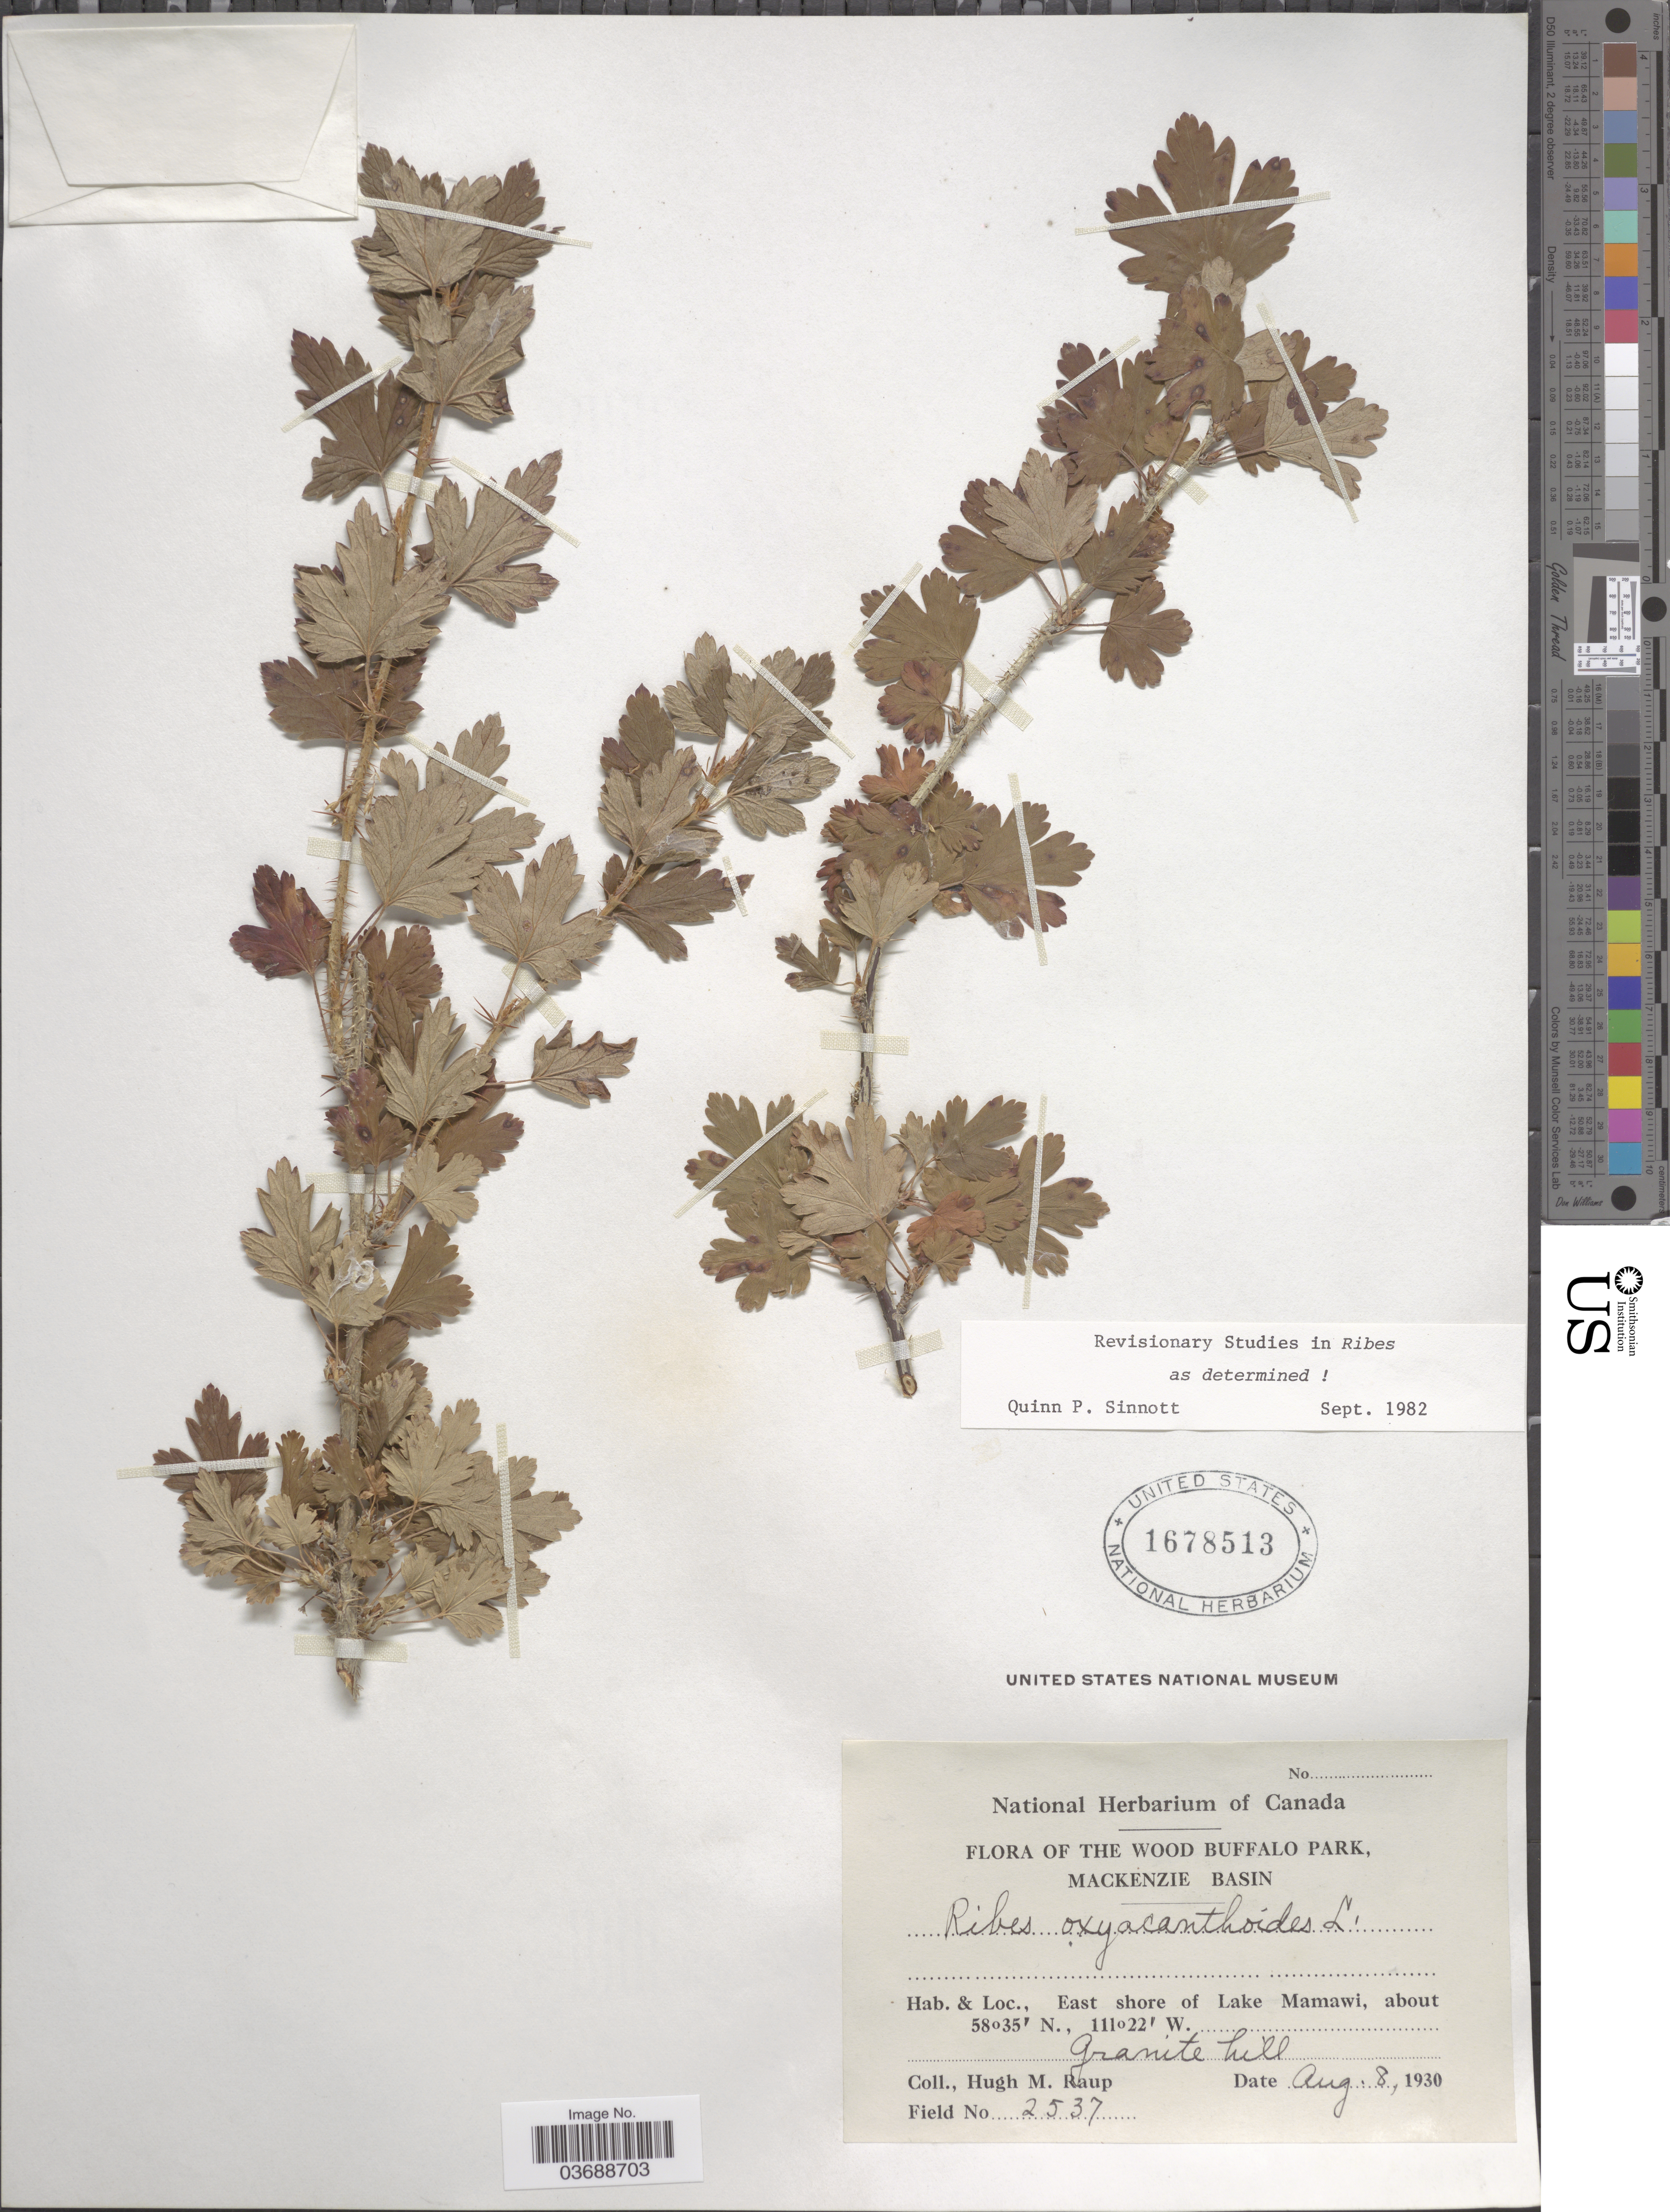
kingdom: Plantae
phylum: Tracheophyta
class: Magnoliopsida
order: Saxifragales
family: Grossulariaceae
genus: Ribes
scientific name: Ribes oxyacanthoides subsp. oxyacanthoides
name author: L.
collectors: H. Raup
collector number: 2537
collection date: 1930-08-08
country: Canada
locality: The Wood Buffalo Park, Mackenzie Basin. East shore of Lake Mamawi.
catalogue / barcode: US 1678513